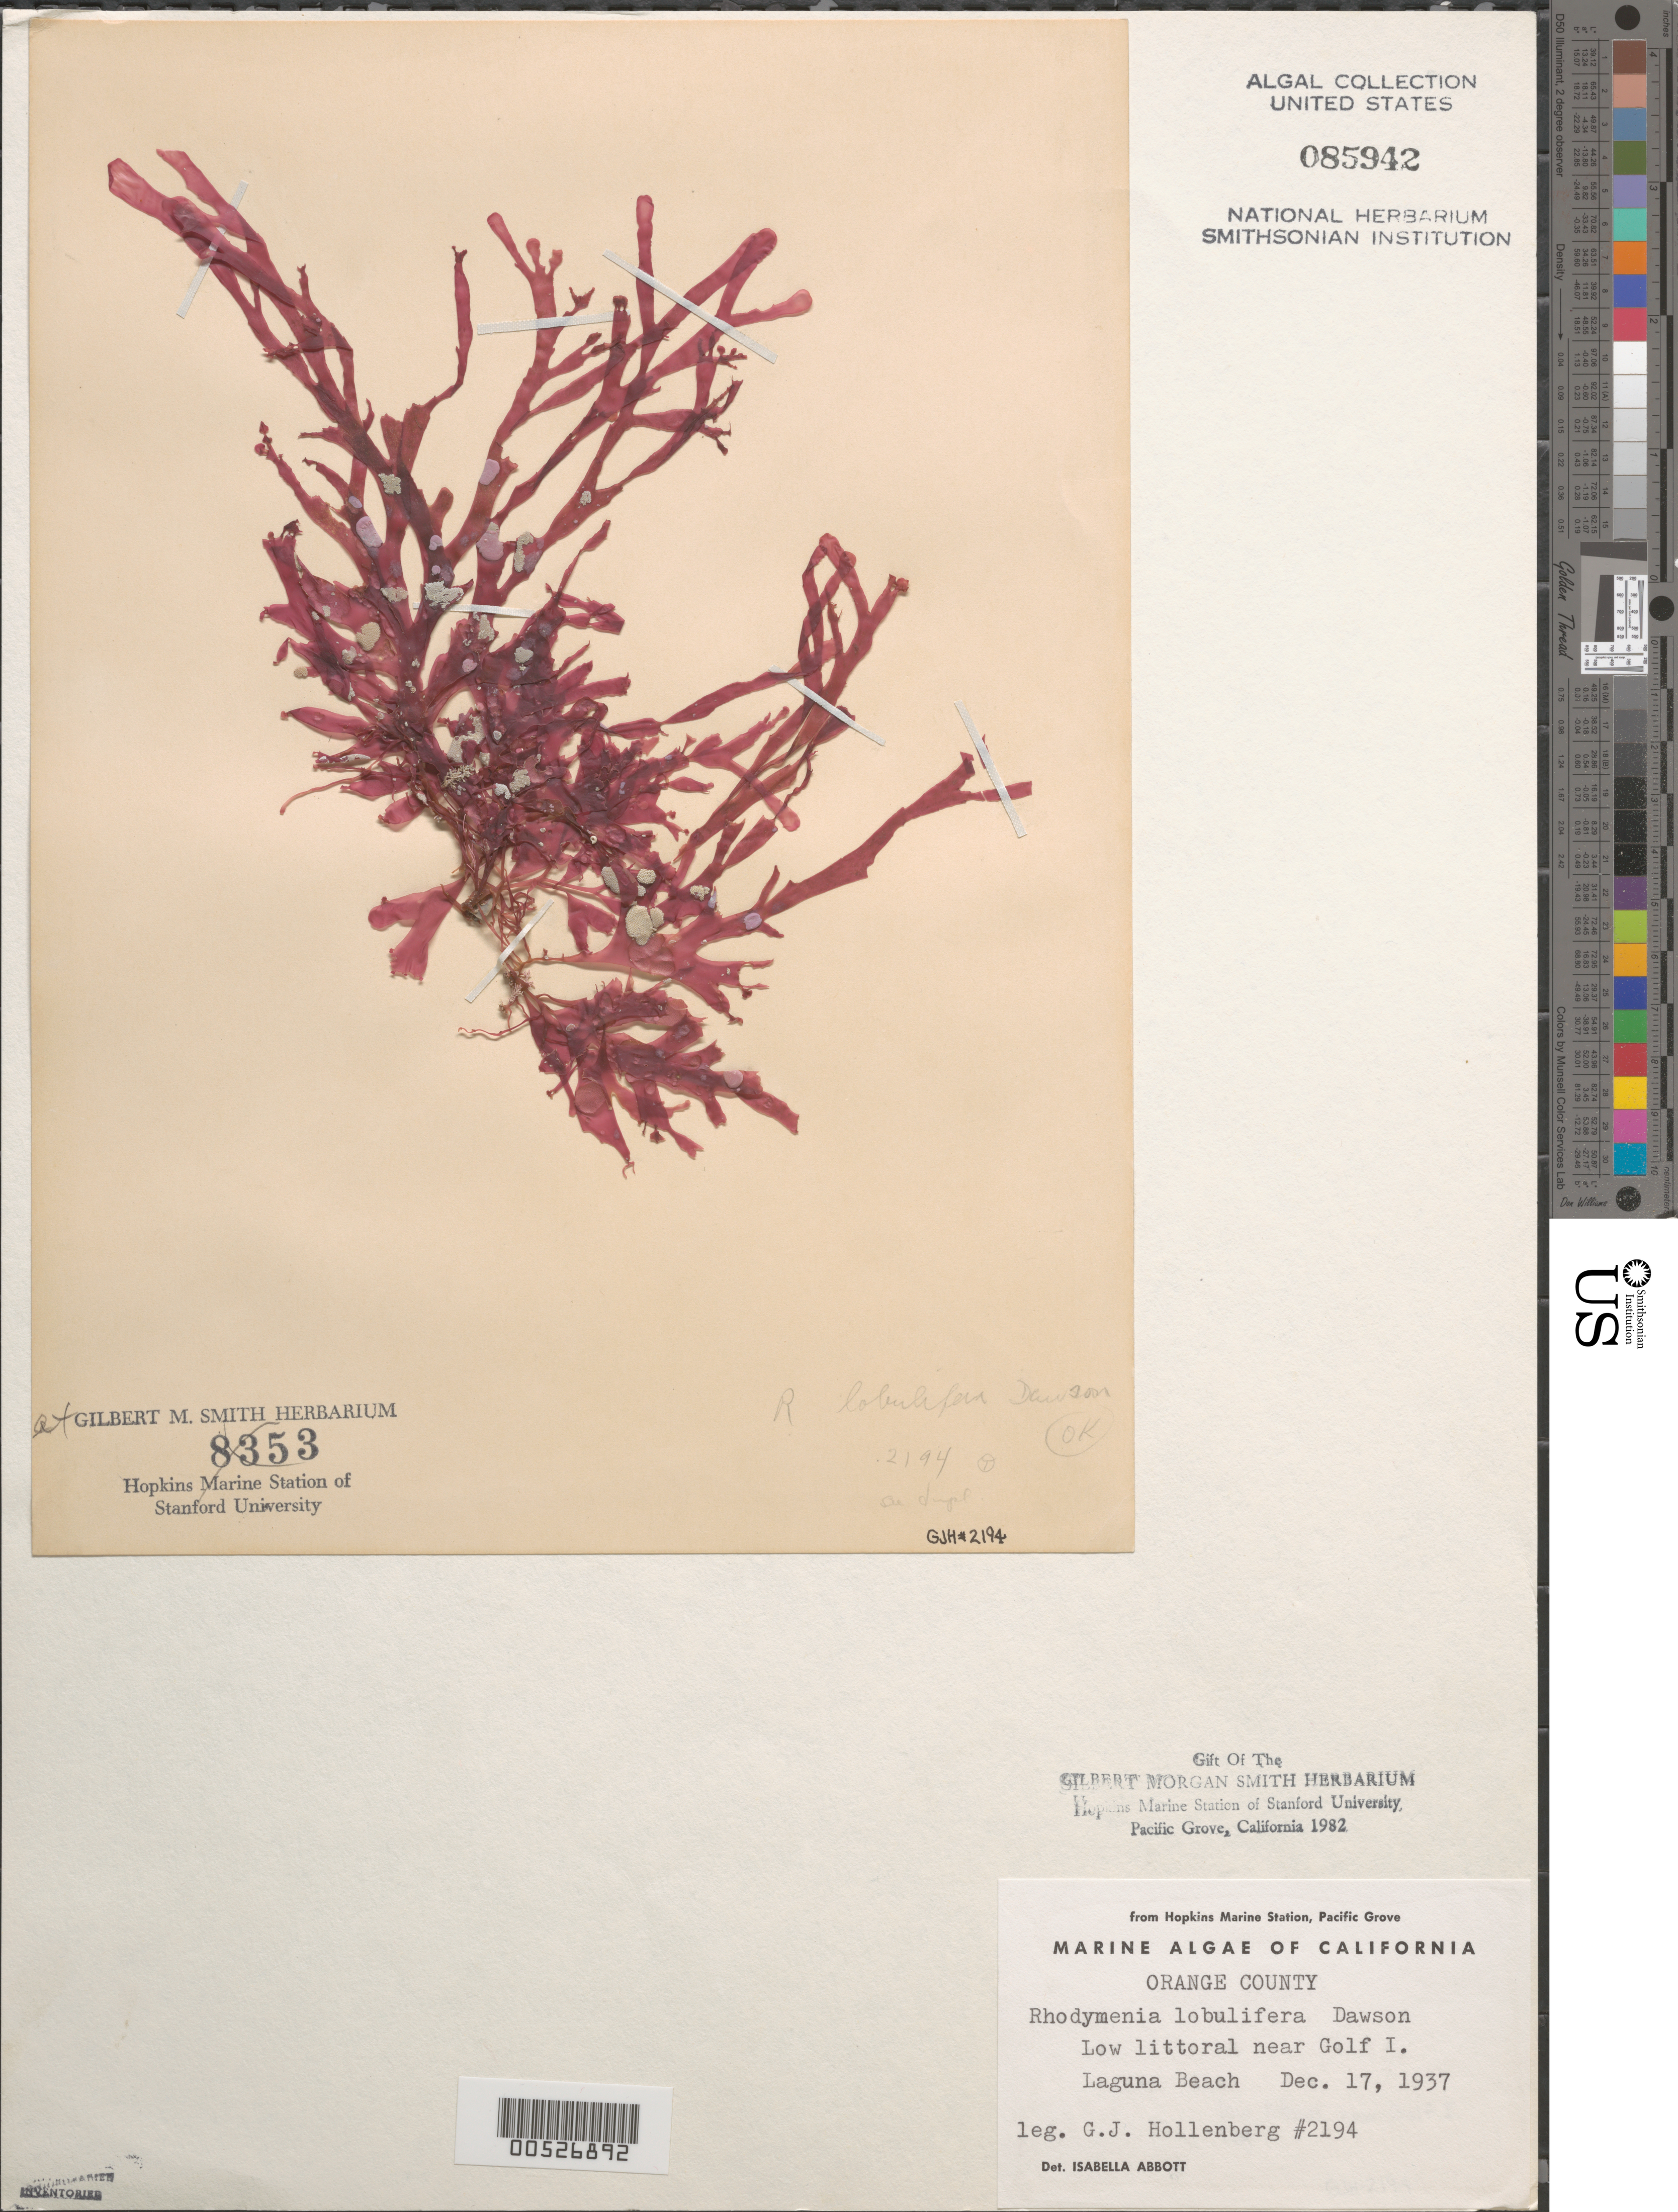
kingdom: Plantae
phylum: Rhodophyta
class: Florideophyceae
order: Rhodymeniales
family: Rhodymeniaceae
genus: Rhodymenia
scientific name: Rhodymenia pacifica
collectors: G. Hollenberg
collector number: GJH 2194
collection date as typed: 17 Dec 1937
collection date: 1937-12-17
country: United States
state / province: California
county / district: Orange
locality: Laguna Beach, near Goff Island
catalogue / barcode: US 85942